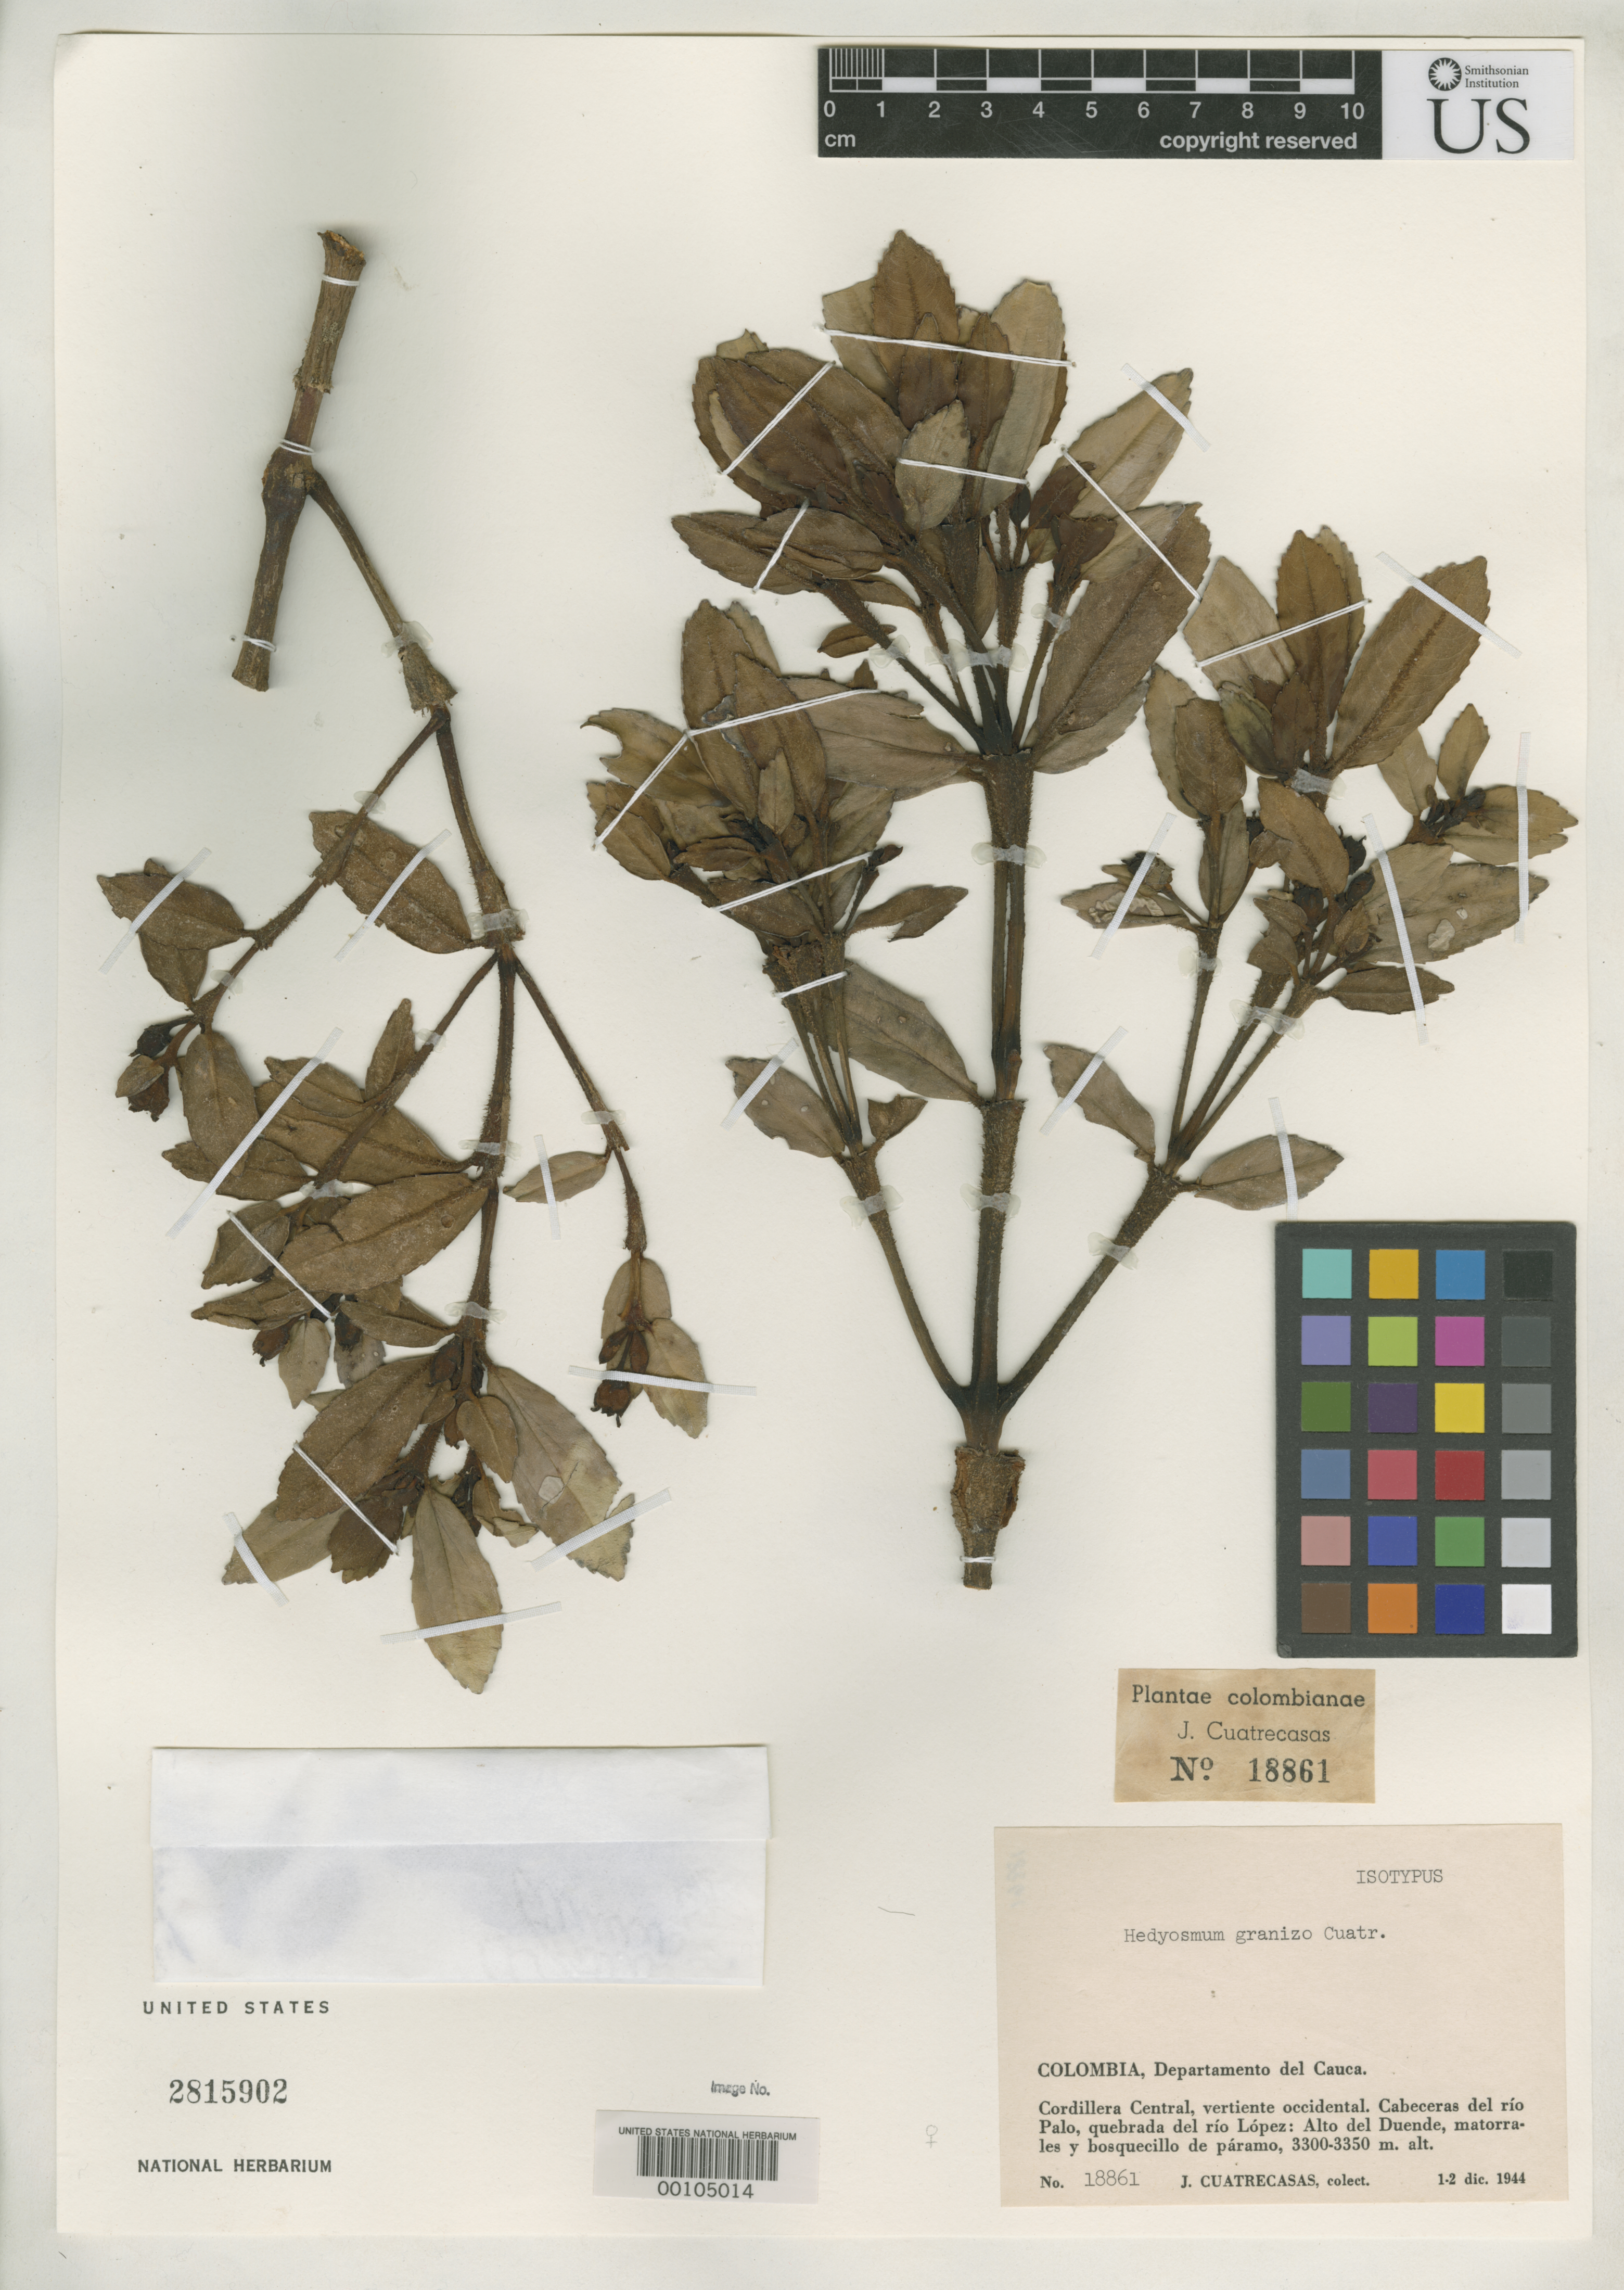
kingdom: Plantae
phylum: Tracheophyta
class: Magnoliopsida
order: Chloranthales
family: Chloranthaceae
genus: Hedyosmum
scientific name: Hedyosmum granizo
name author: Cuatrec.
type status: Syntype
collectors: J. Cuatrecasas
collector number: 18861 (female)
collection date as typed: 01 Dec 1944 to 02 Dec 1944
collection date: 1944-12-01/1944-12-02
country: Colombia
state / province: Cauca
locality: Cabecera del Rio Palo, Quebrado del Rio Lopez, Alto del Duende.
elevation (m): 3300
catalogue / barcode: US 2815902